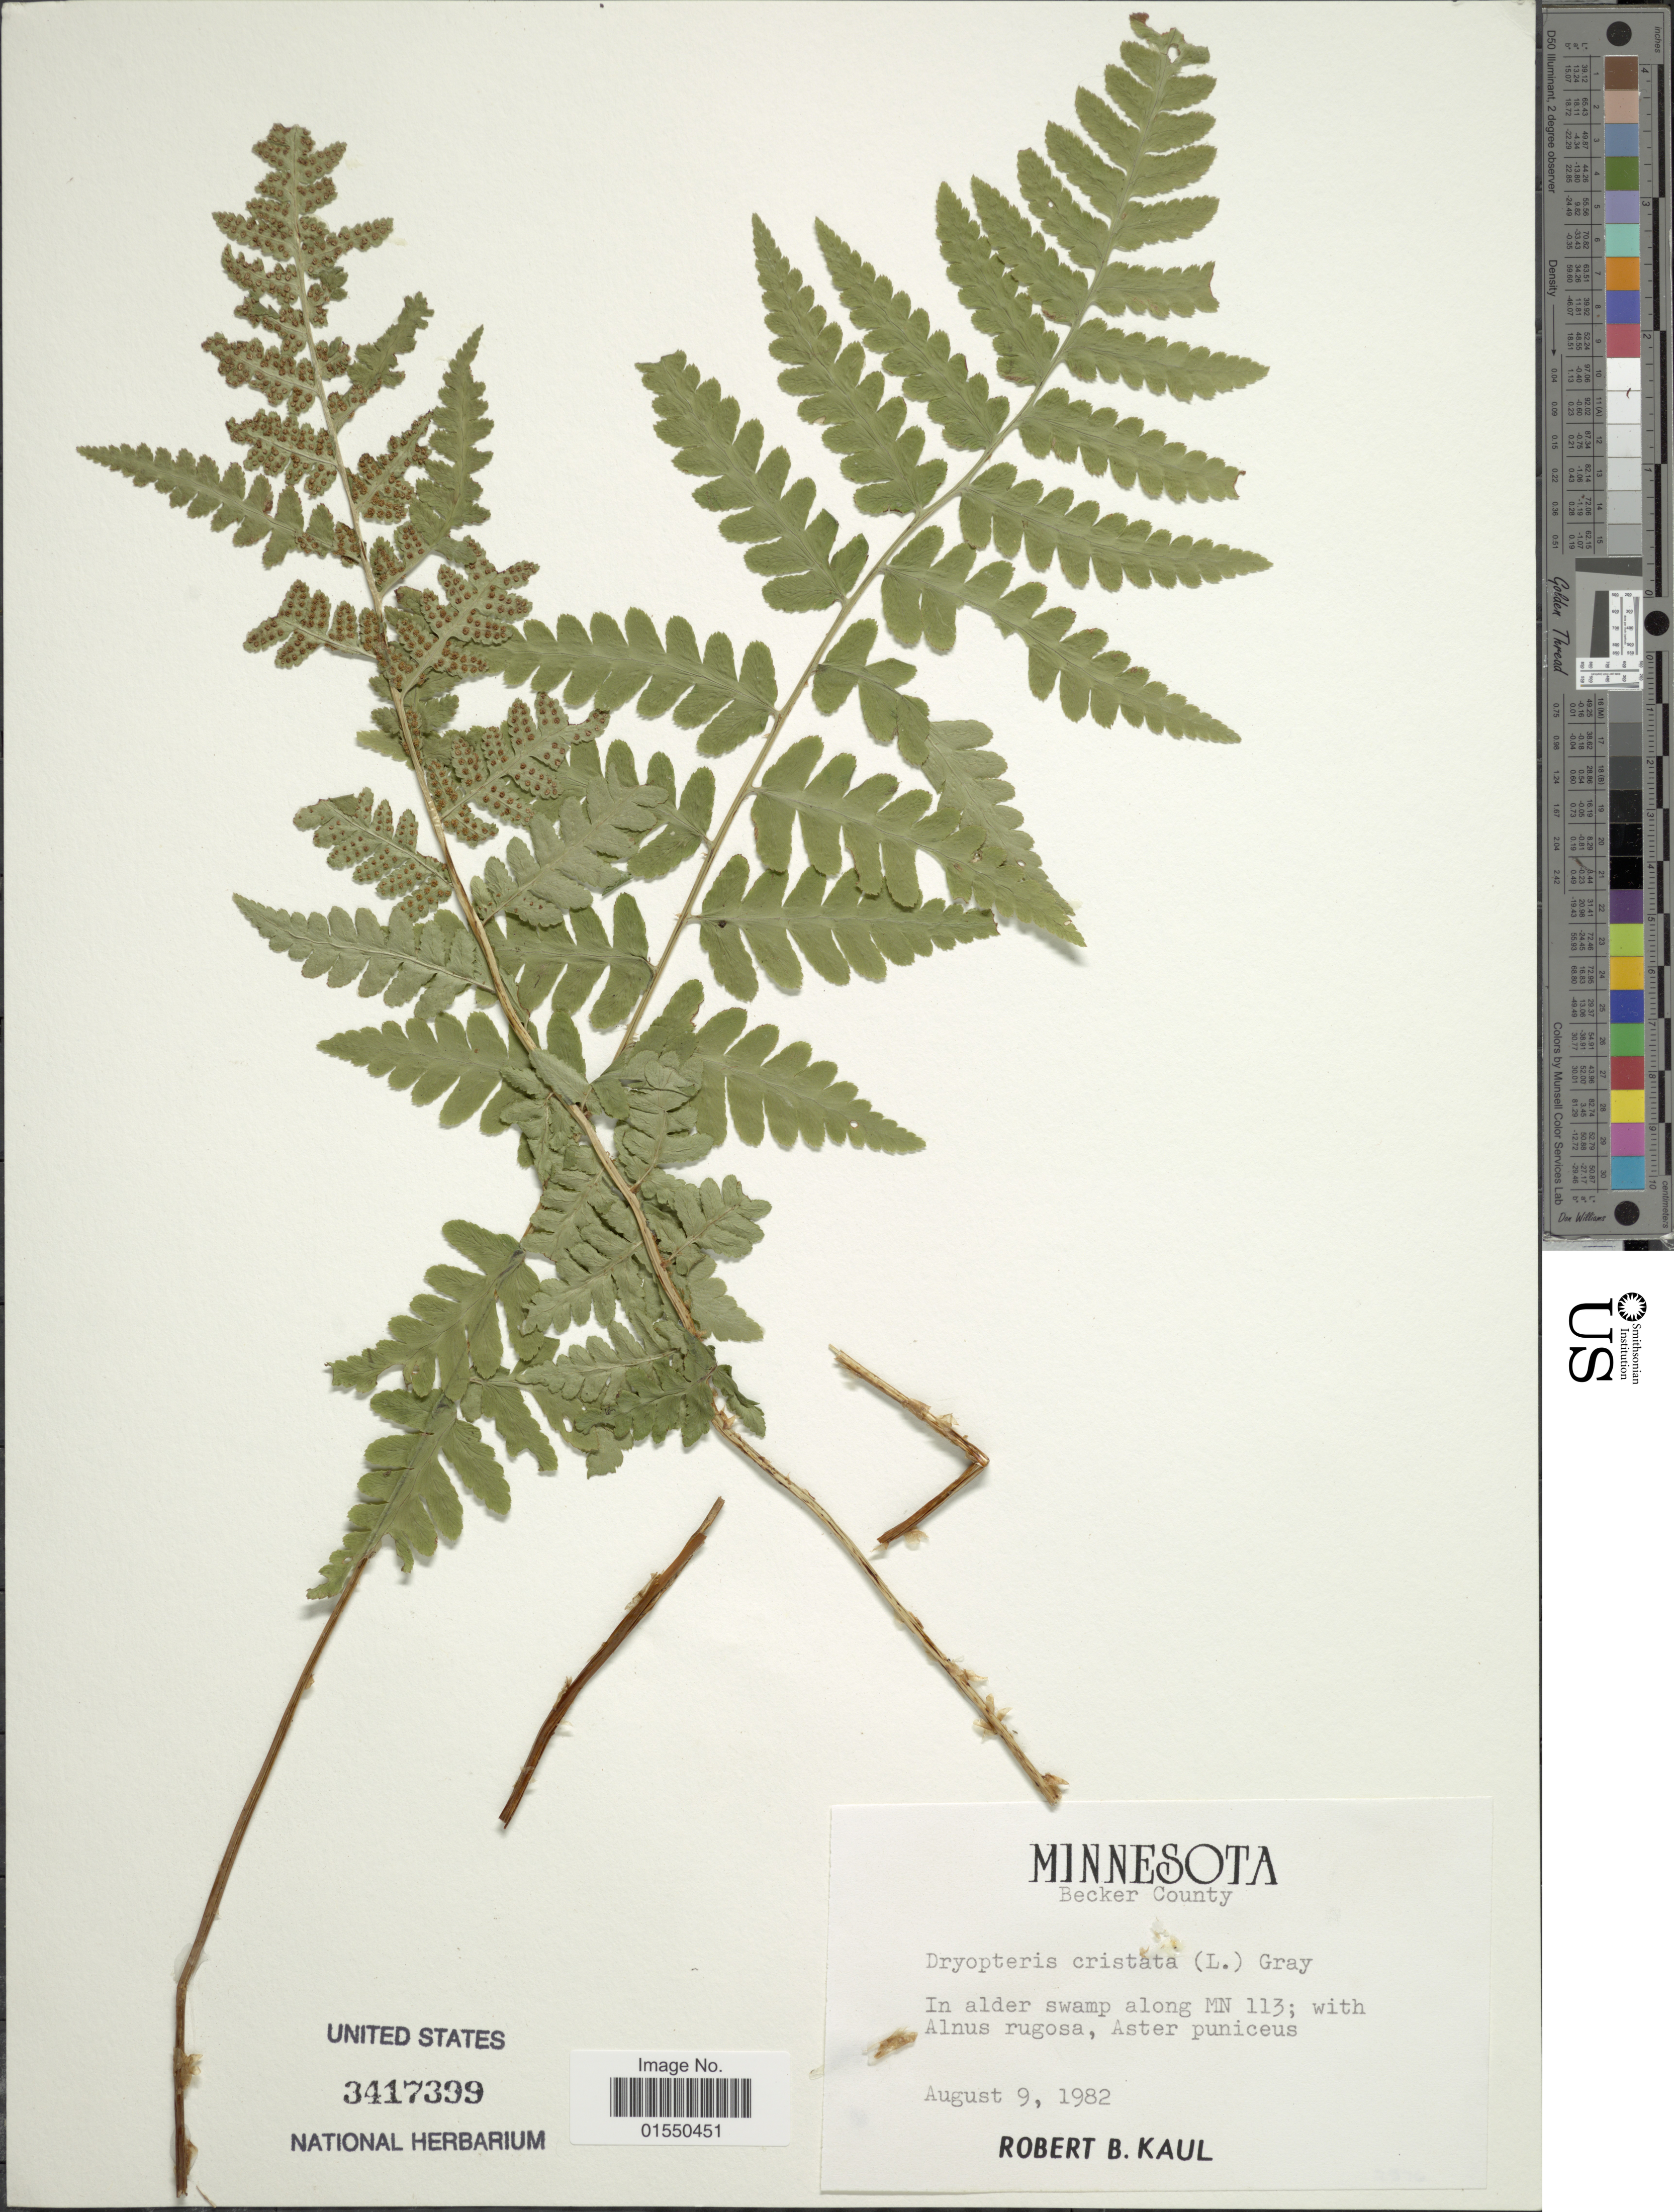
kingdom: Plantae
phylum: Tracheophyta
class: Polypodiopsida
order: Polypodiales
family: Dryopteridaceae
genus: Dryopteris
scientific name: Dryopteris cristata var. spinulosa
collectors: R. Kaul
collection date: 1982-08-09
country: United States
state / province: Minnesota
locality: Becker County, In alder swamp along MN 113; with Alnus rugosa, Aster puniceus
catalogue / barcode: US 3417399